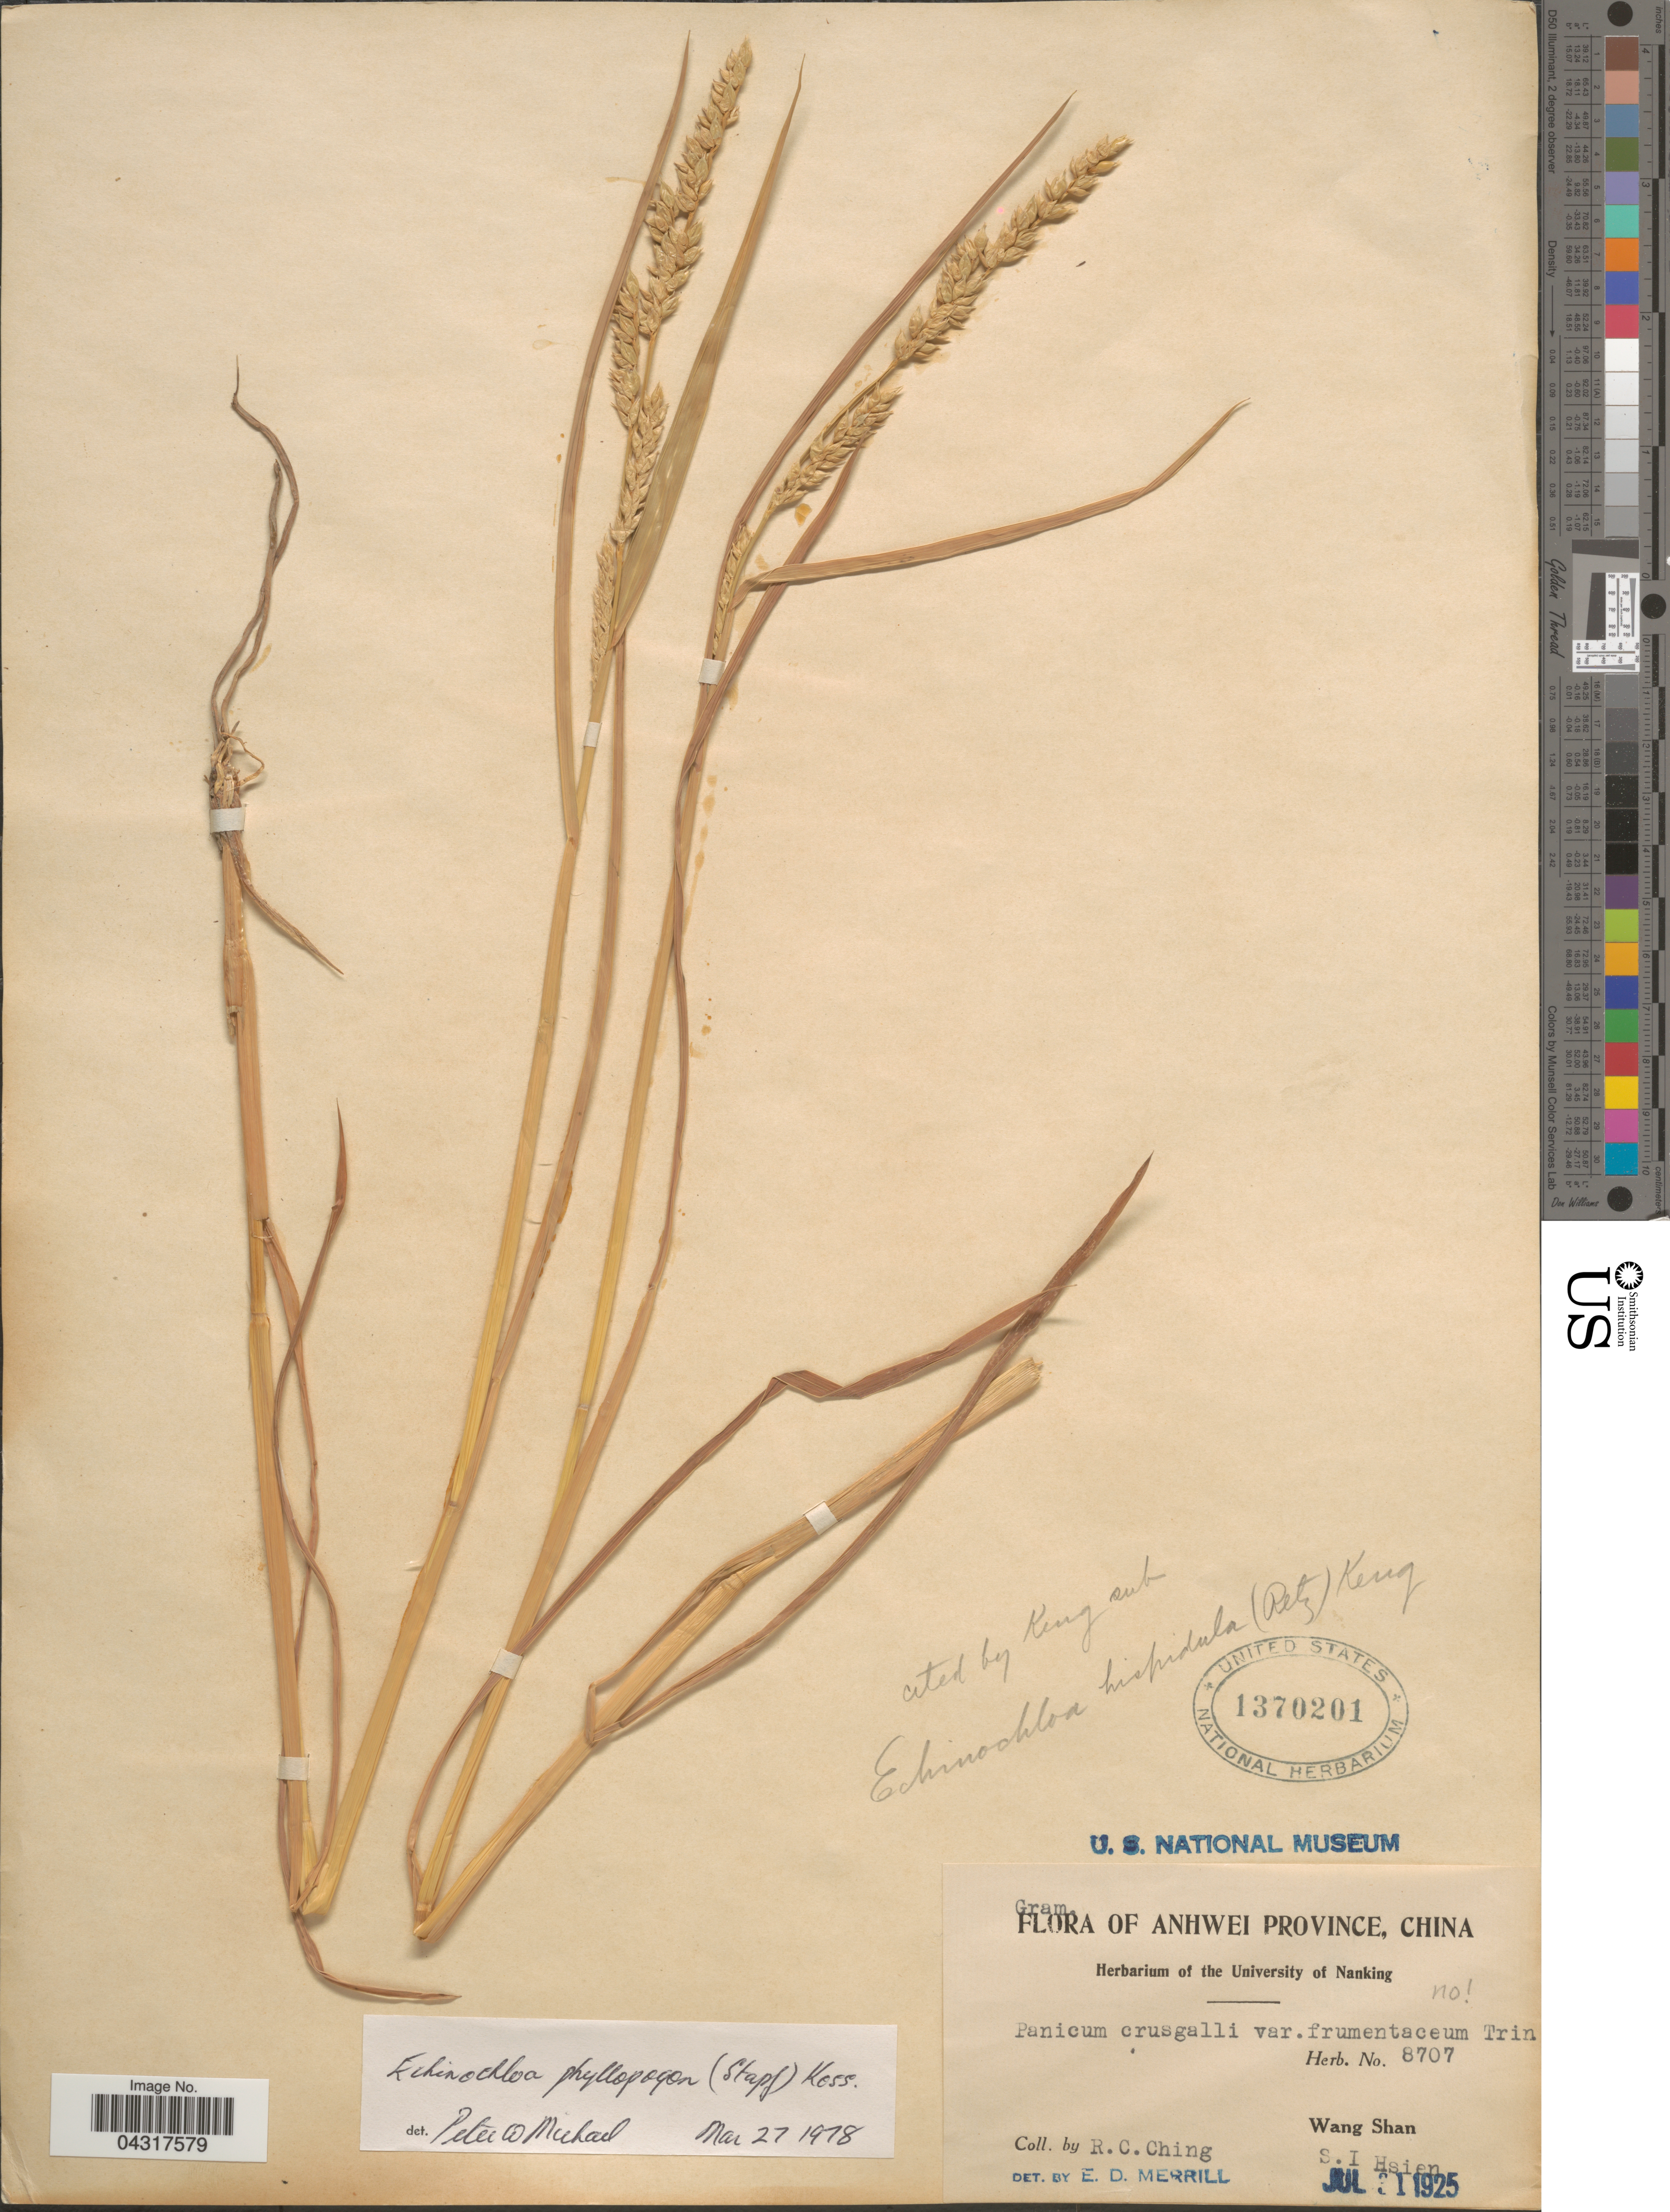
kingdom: Plantae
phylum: Tracheophyta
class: Liliopsida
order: Poales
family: Poaceae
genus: Echinochloa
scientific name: Echinochloa phyllopogon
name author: (Stapf) Stapf ex Kossenko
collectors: R. C. Ching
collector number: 8707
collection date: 1925-07-31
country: China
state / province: Anhui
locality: Anhwei Province. Wang Shan.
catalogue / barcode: US 1370201